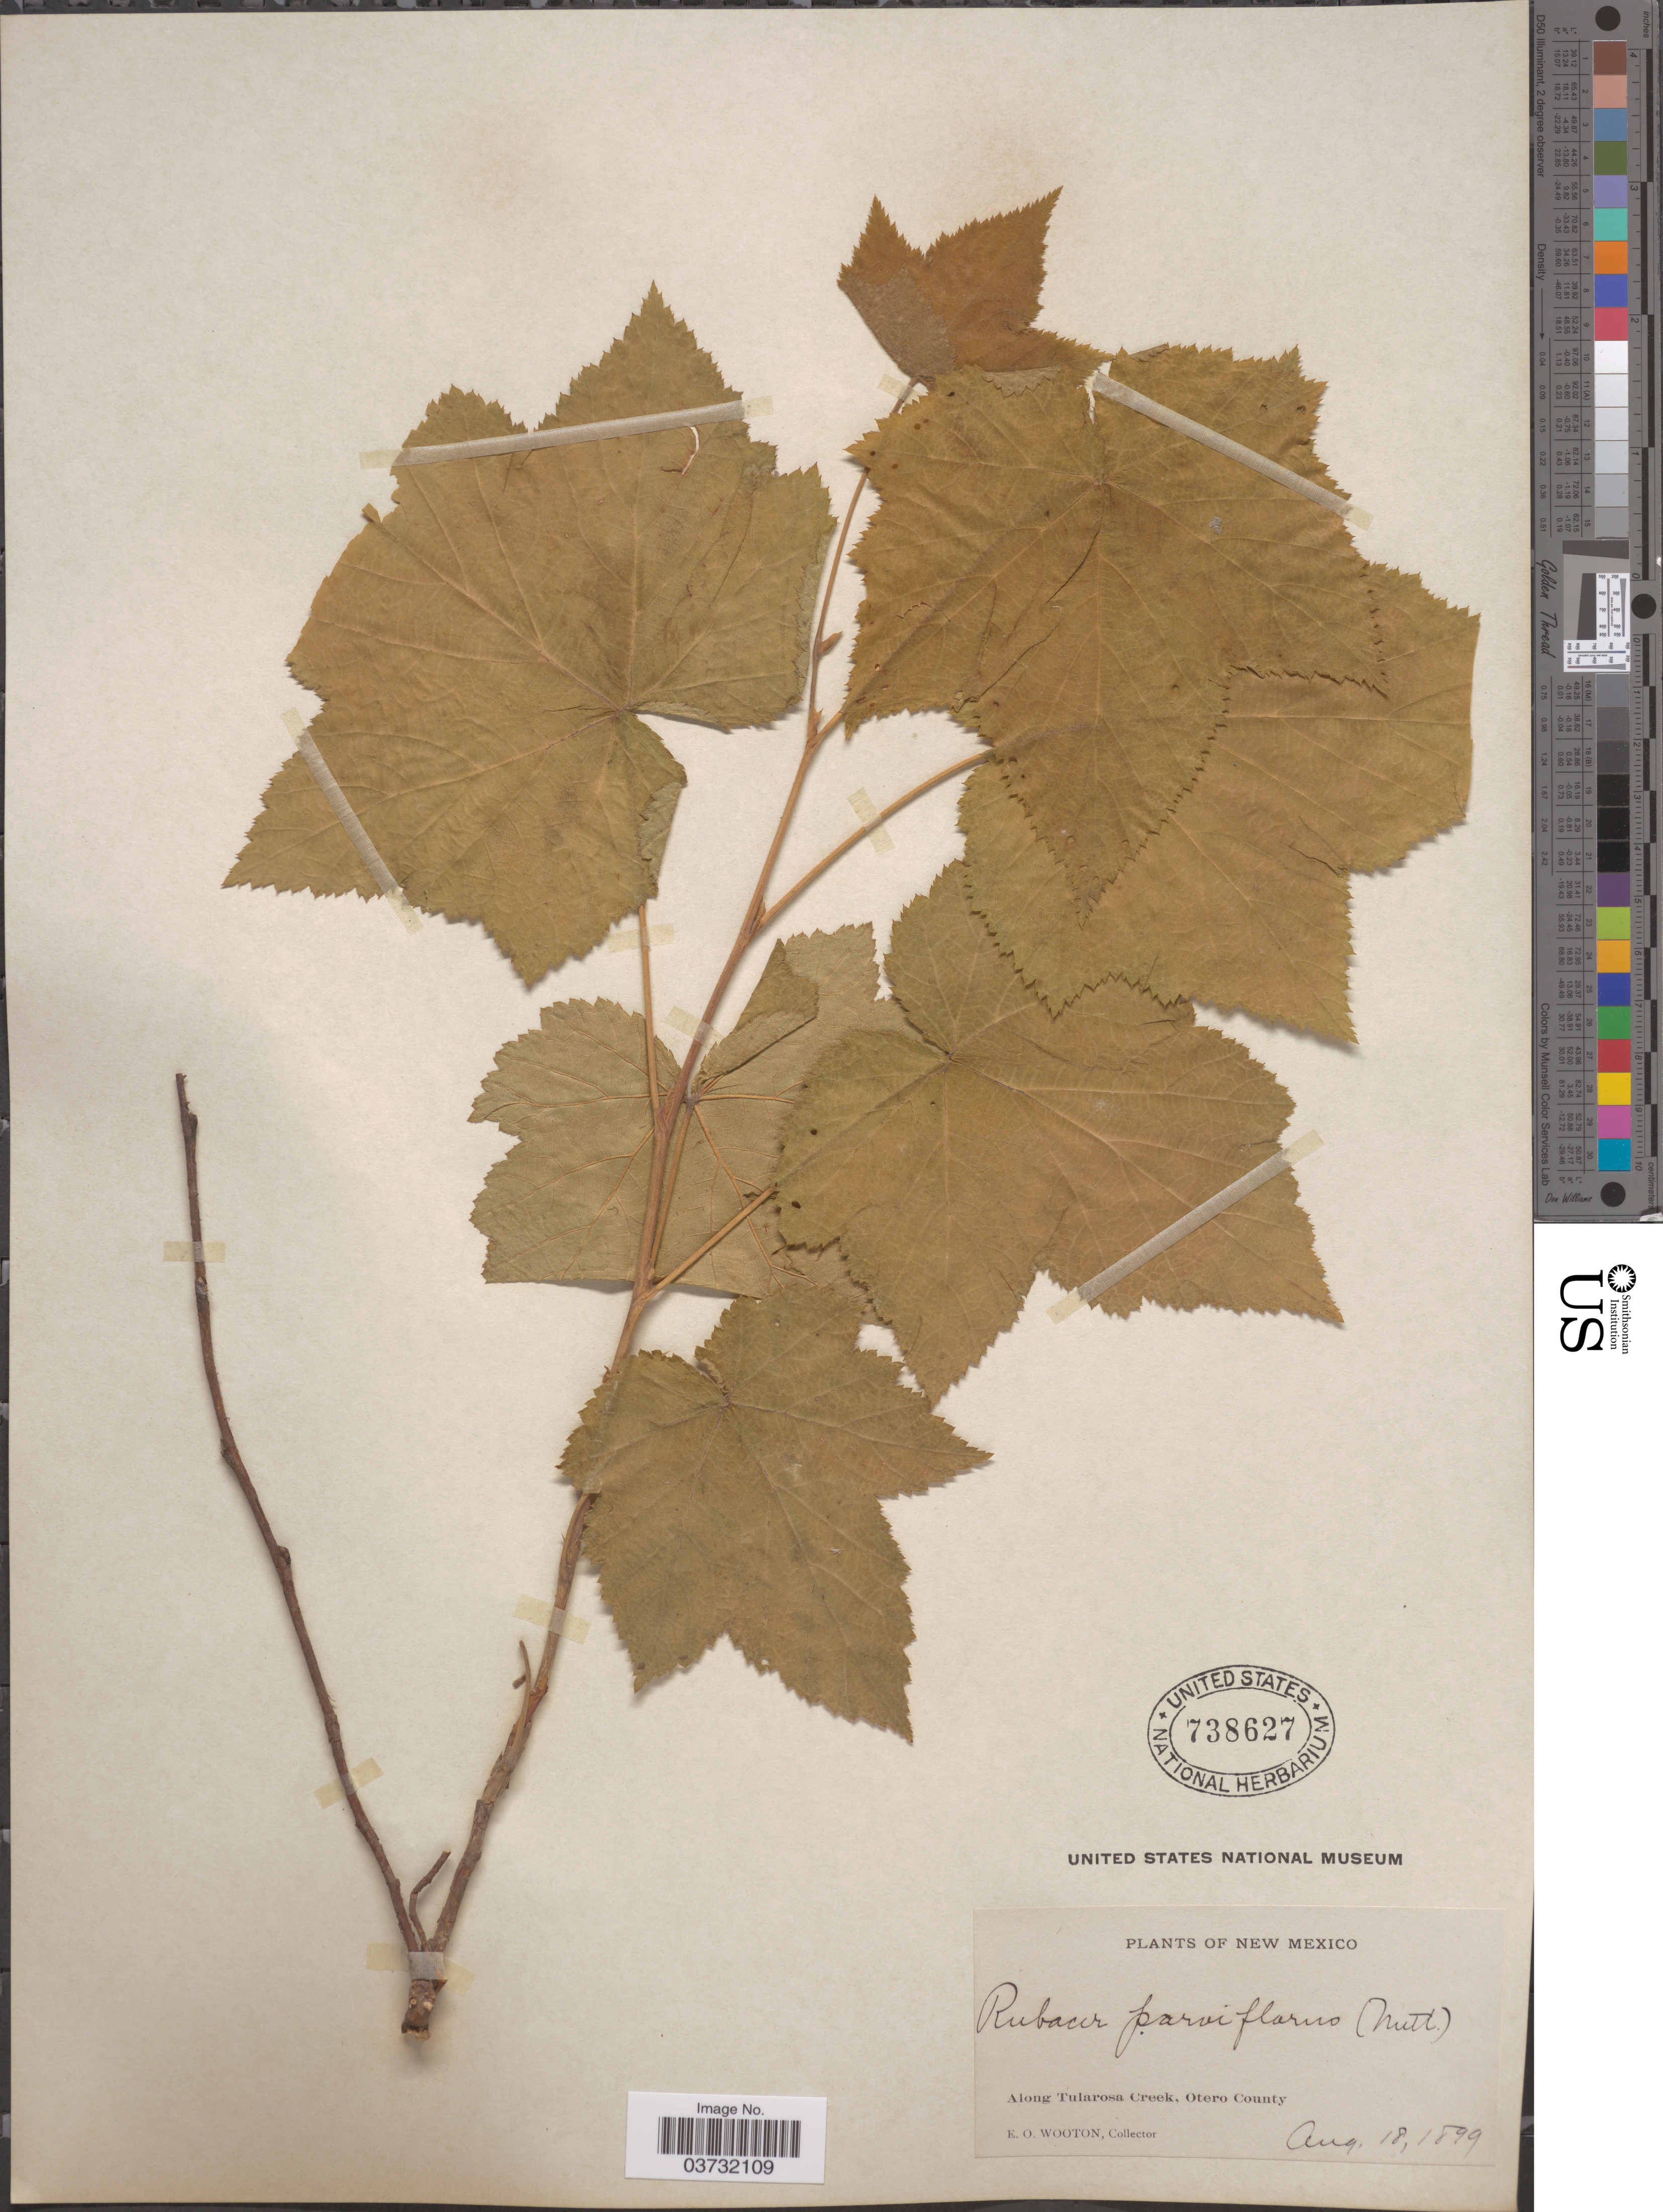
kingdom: Plantae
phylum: Tracheophyta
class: Magnoliopsida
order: Rosales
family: Rosaceae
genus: Rubus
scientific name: Rubus parviflorus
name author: Nutt.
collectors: E. O. Wooton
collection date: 1899-08-18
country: United States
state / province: New Mexico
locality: Along Tularosa Creek, Otero County.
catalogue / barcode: US 738627